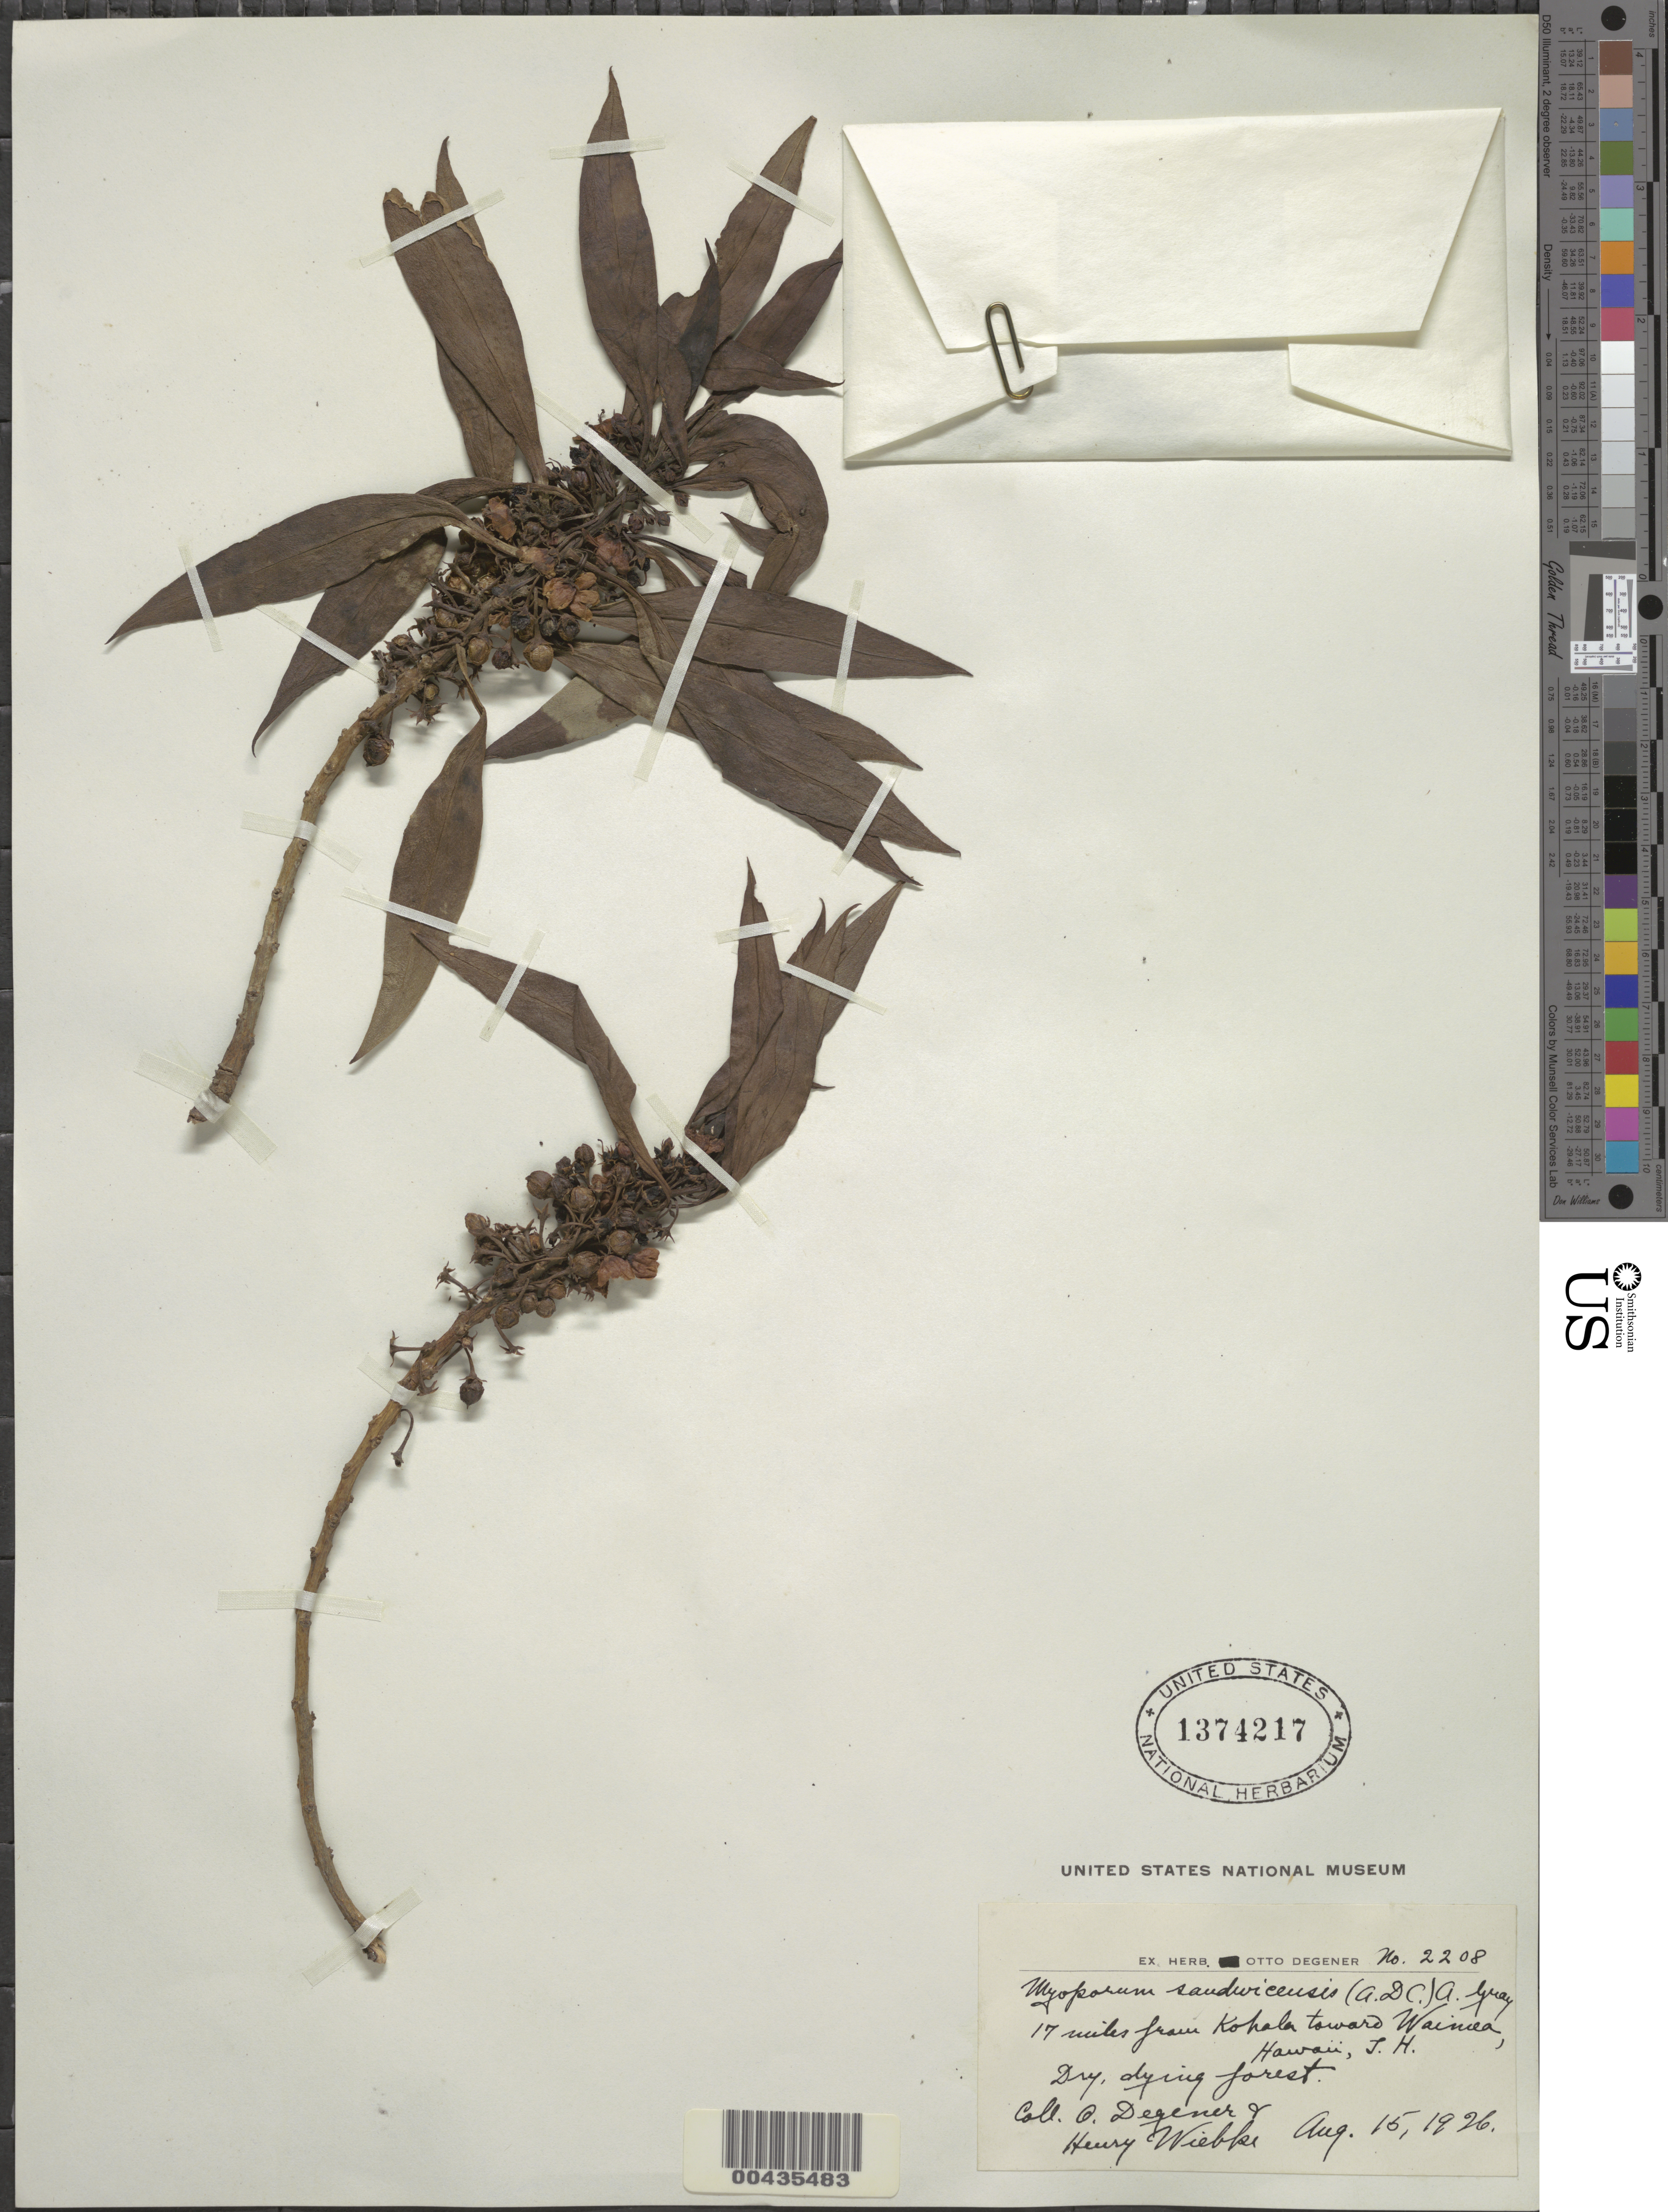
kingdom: Plantae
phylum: Tracheophyta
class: Magnoliopsida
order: Lamiales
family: Scrophulariaceae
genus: Myoporum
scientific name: Myoporum sandwicense subsp. sandwicense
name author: A. Gray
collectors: O. Degener & H. Wiebke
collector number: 2208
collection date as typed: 15 Aug 1926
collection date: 1926-08-15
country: United States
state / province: Hawaii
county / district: Hawaii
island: Hawaii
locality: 17 mi from Kohala toward Waimea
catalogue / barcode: US 1374217